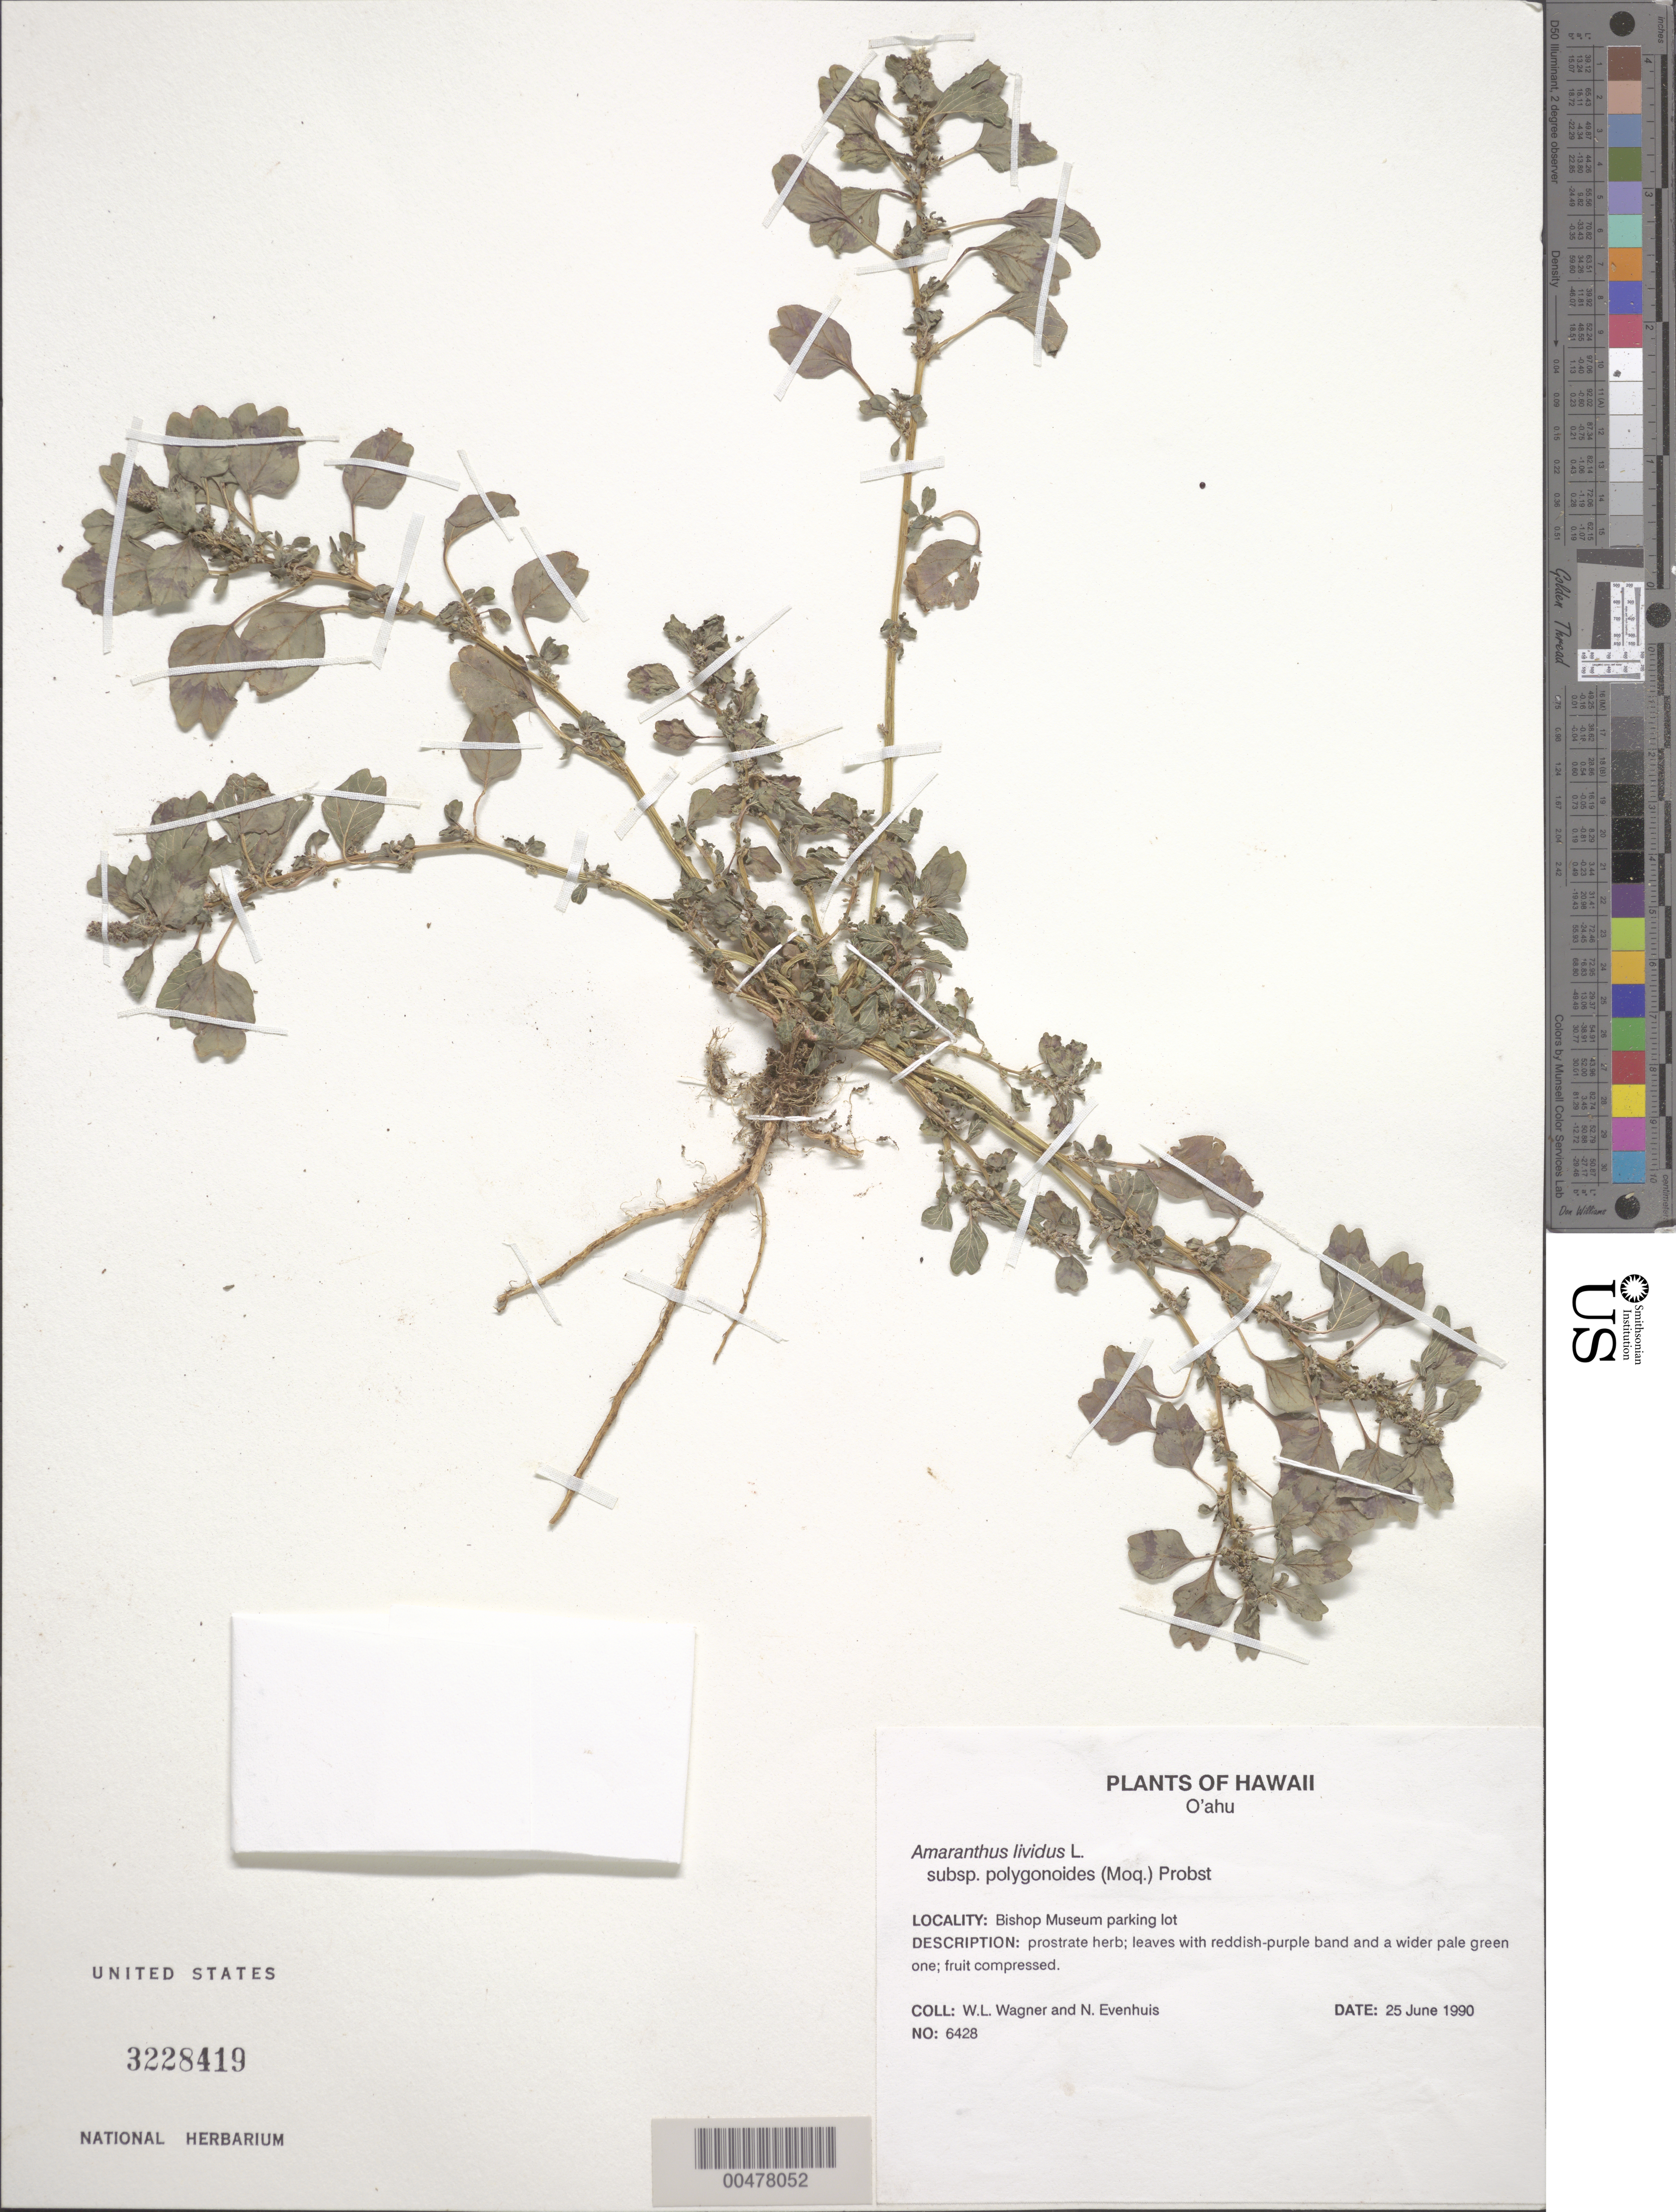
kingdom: Plantae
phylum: Tracheophyta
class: Magnoliopsida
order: Caryophyllales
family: Amaranthaceae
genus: Amaranthus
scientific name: Amaranthus blitum subsp. emarginatus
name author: (Salzm. ex Uline & W.L. Bray) Carretero et al.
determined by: Wagner, W. L., (BOT), Smithsonian Institution - National Museum of Natural History (UNITED STATES)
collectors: W. L. Wagner & N. Evenhuis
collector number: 6428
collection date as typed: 25 Jun 1990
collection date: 1990-06-25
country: United States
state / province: Hawaii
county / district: Honolulu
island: Oahu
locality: Bishop Museum parking lot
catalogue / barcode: US 3228419